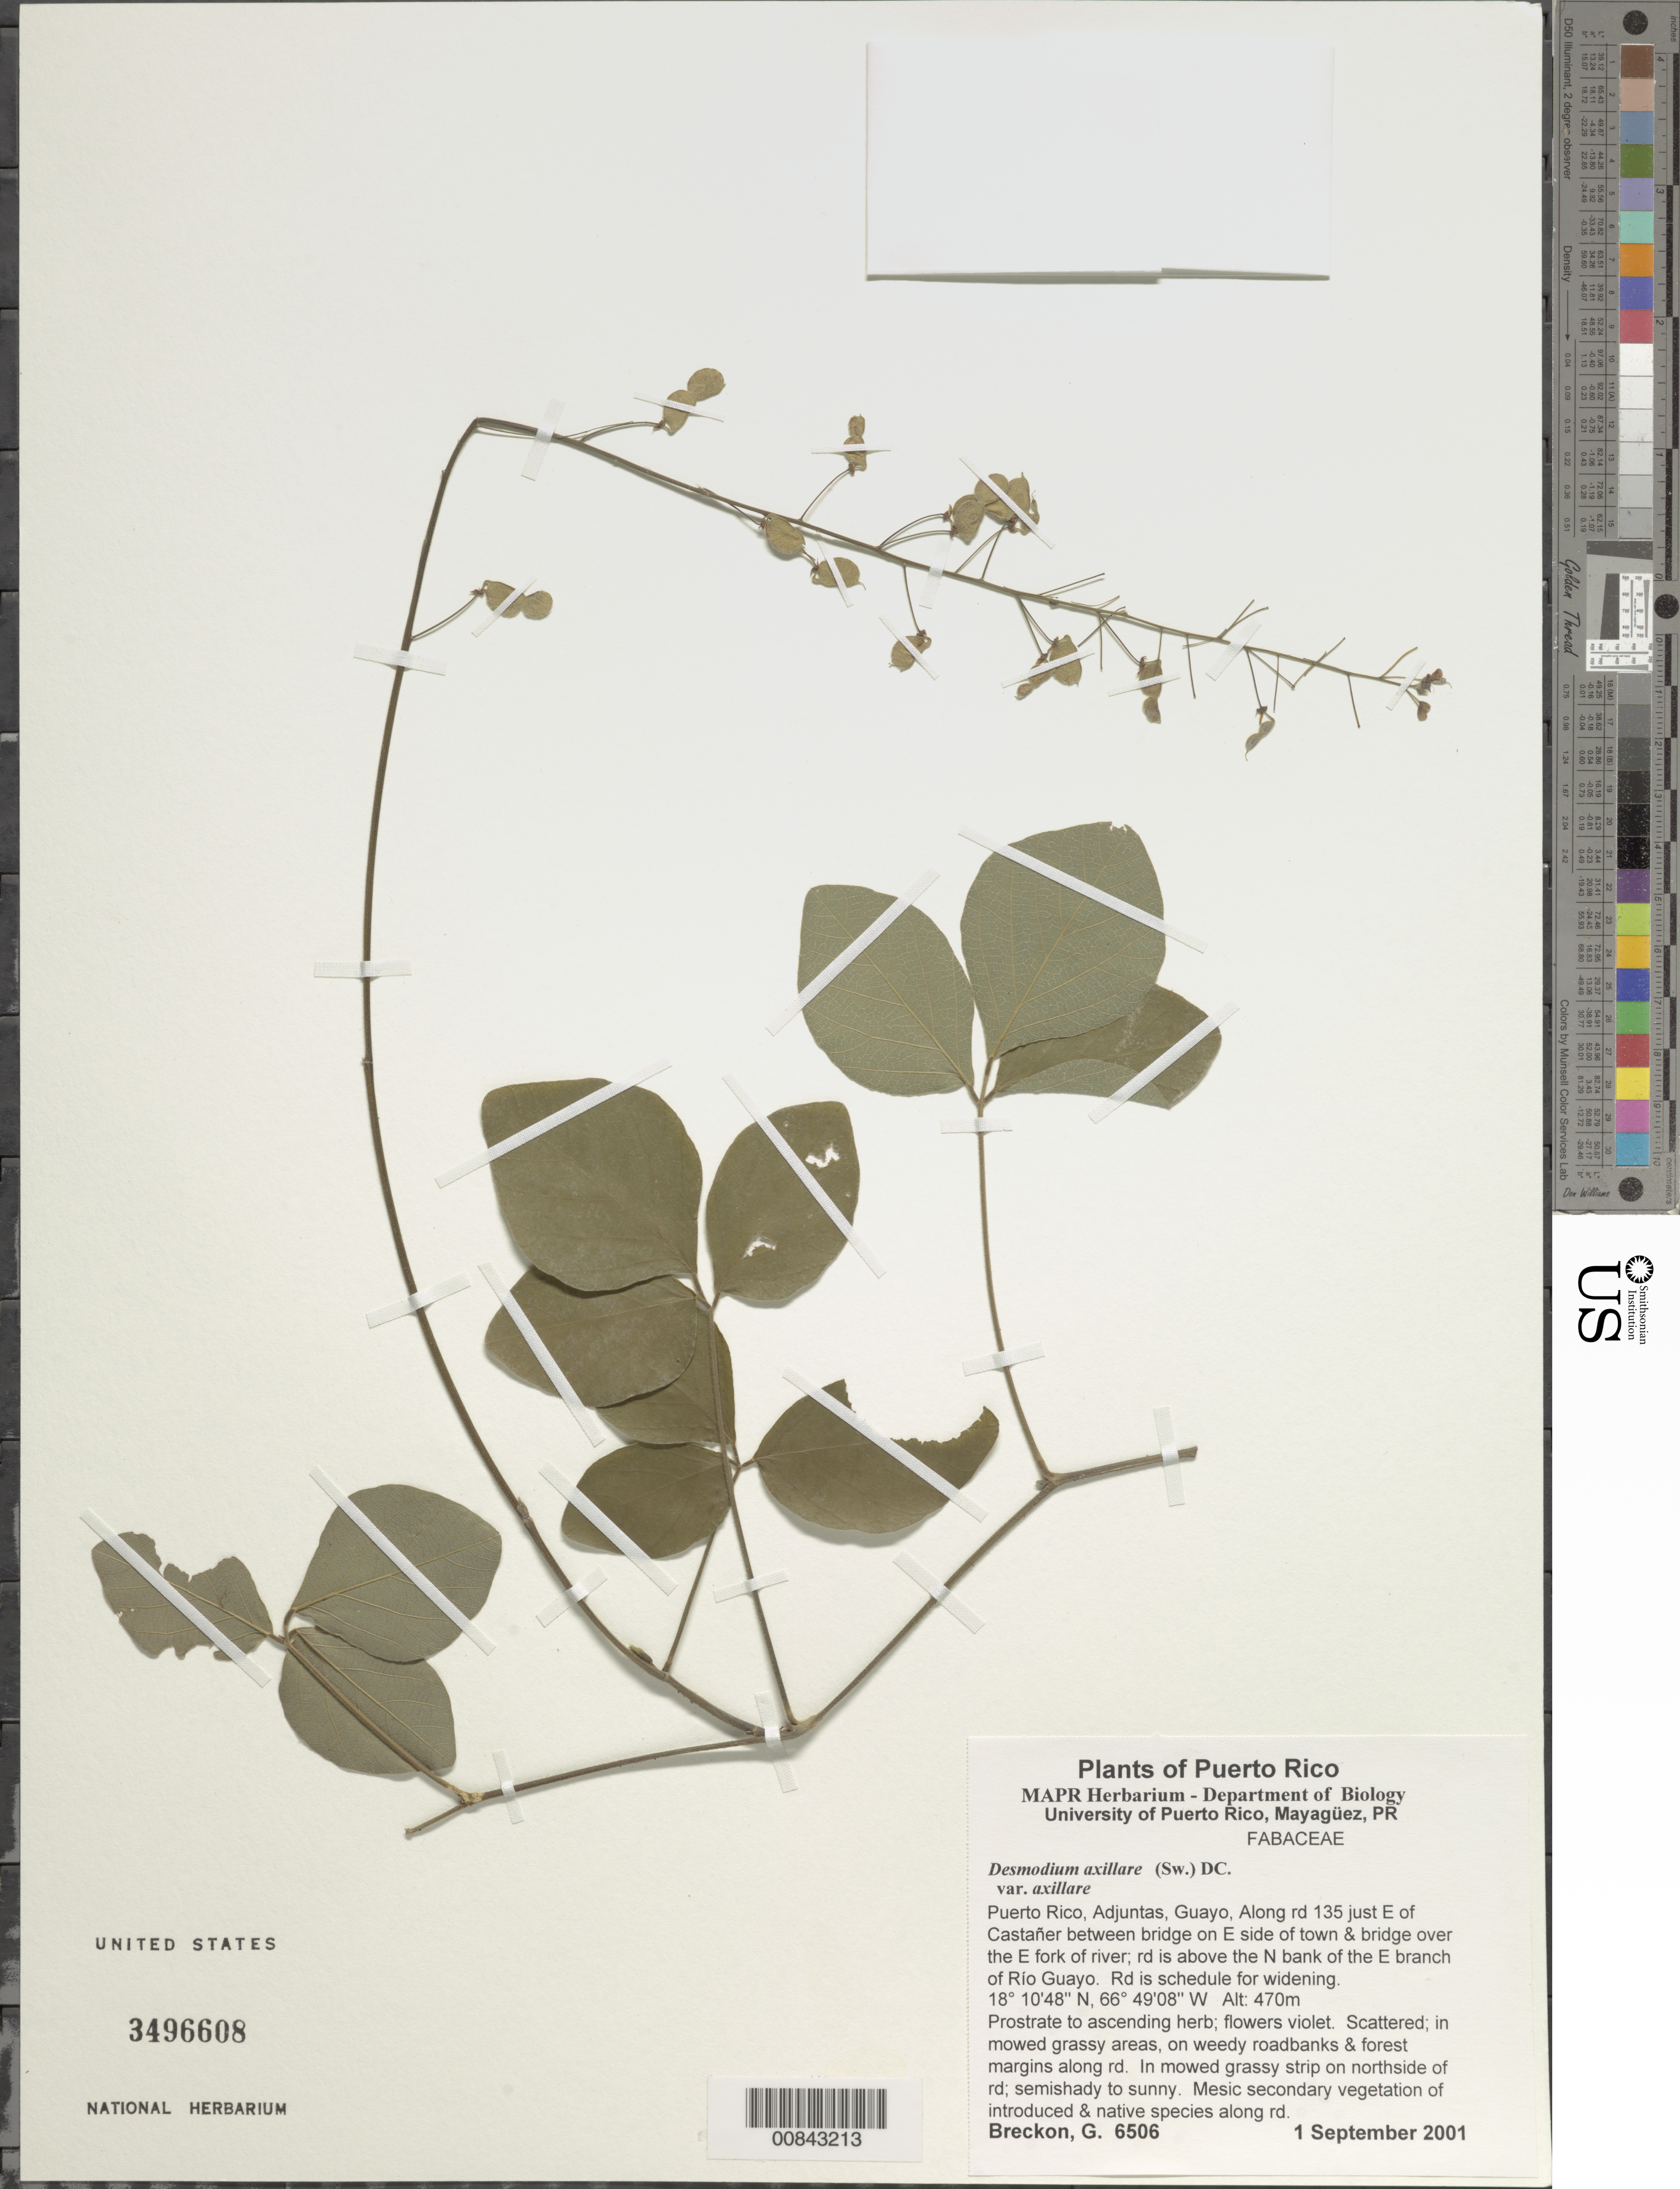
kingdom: Plantae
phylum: Tracheophyta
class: Magnoliopsida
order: Fabales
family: Fabaceae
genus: Desmodium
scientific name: Desmodium axillare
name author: (Sw.) DC.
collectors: G. Breckon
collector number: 6506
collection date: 2001-09-01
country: Puerto Rico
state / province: Adjuntas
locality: Puerto Rico, Adjuntas, Guayo, Along rd 135 just E of Castaner between bridge on E side of town & bridge over the E fork of River, rd is above the N bank of the E branch of Rio Guayo, Rd is schedule for widening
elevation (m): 470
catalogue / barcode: US 3496608